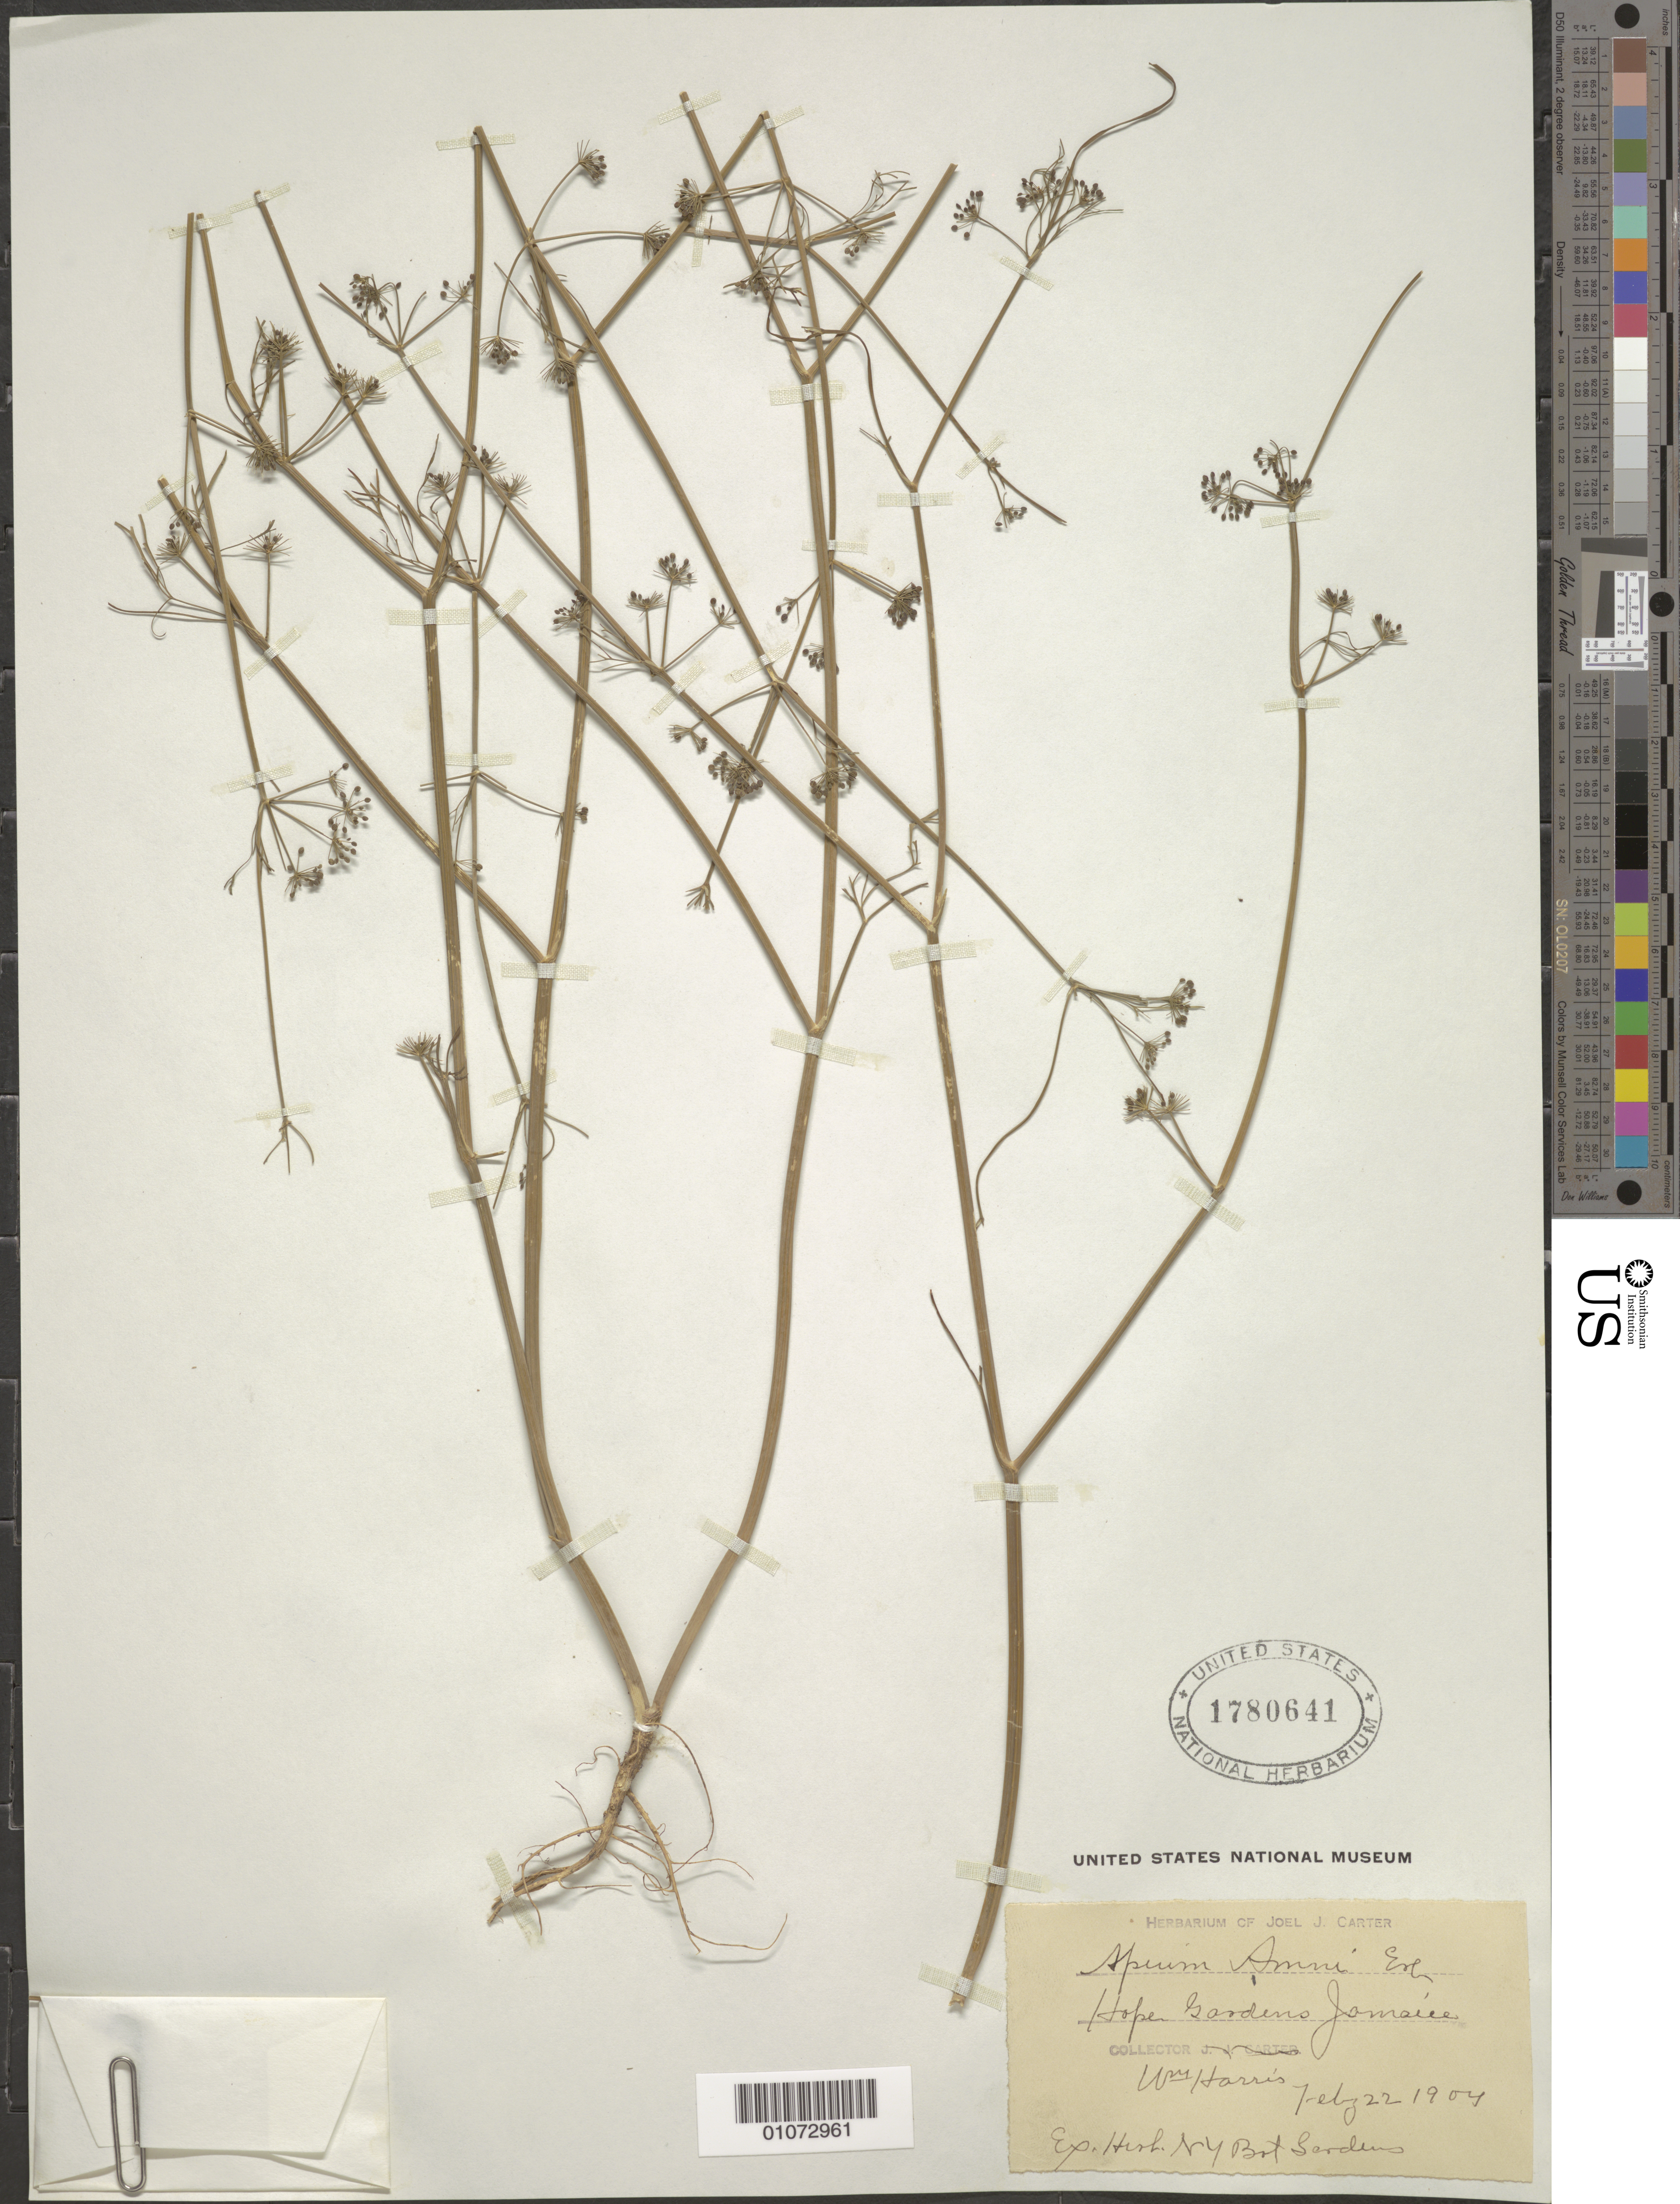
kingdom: Plantae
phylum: Tracheophyta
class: Magnoliopsida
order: Apiales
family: Apiaceae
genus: Apium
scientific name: Apium ammi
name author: (Jacq.) Urb.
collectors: W. Harris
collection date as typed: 22 Feb 1904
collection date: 1904-02-22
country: Jamaica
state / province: Kingston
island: Jamaica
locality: Hope Gardens.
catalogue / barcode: US 1780641